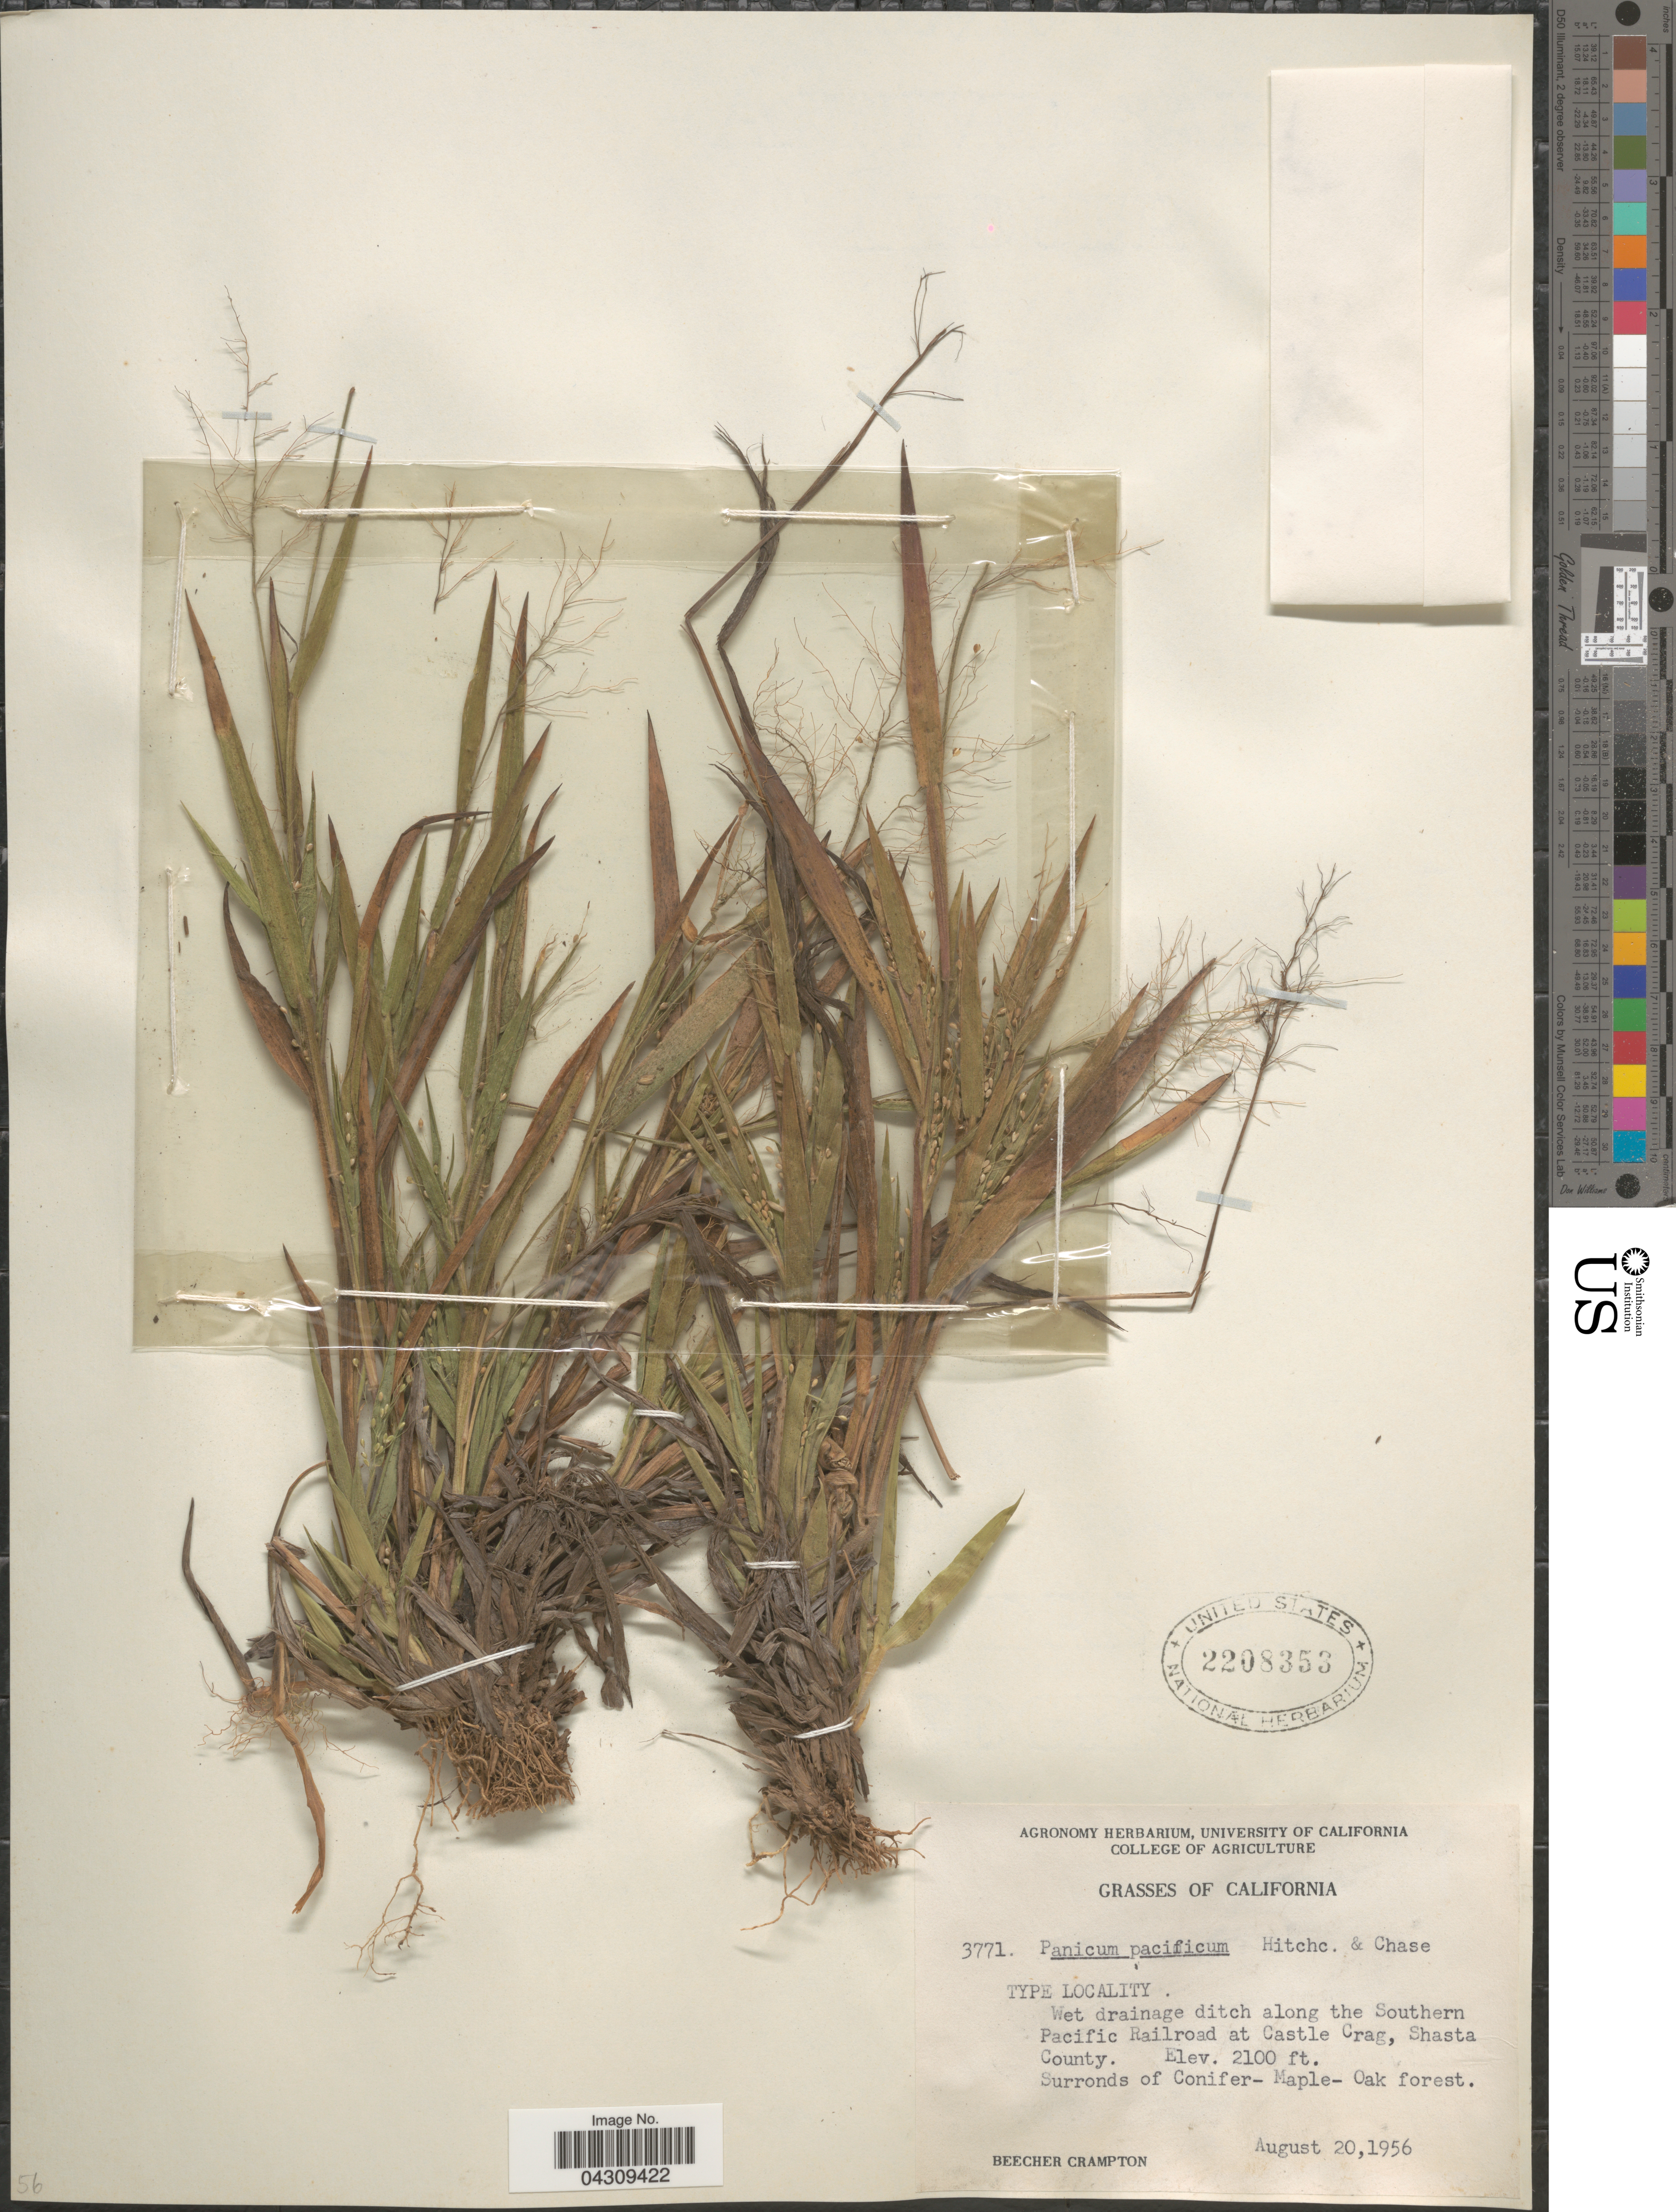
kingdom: Plantae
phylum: Tracheophyta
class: Liliopsida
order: Poales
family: Poaceae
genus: Dichanthelium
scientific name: Dichanthelium acuminatum var. acuminatum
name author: (Sw.) Gould & C.A. Clark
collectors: B. Crampton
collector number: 3771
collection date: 1956-08-20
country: United States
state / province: California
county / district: Shasta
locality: Wet drainage ditch along the Southern Pacific Railroad at Castle Crag, Shasta County. Surrounds of Conifer-Maple-Oak forest.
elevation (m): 640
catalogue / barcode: US 2208353